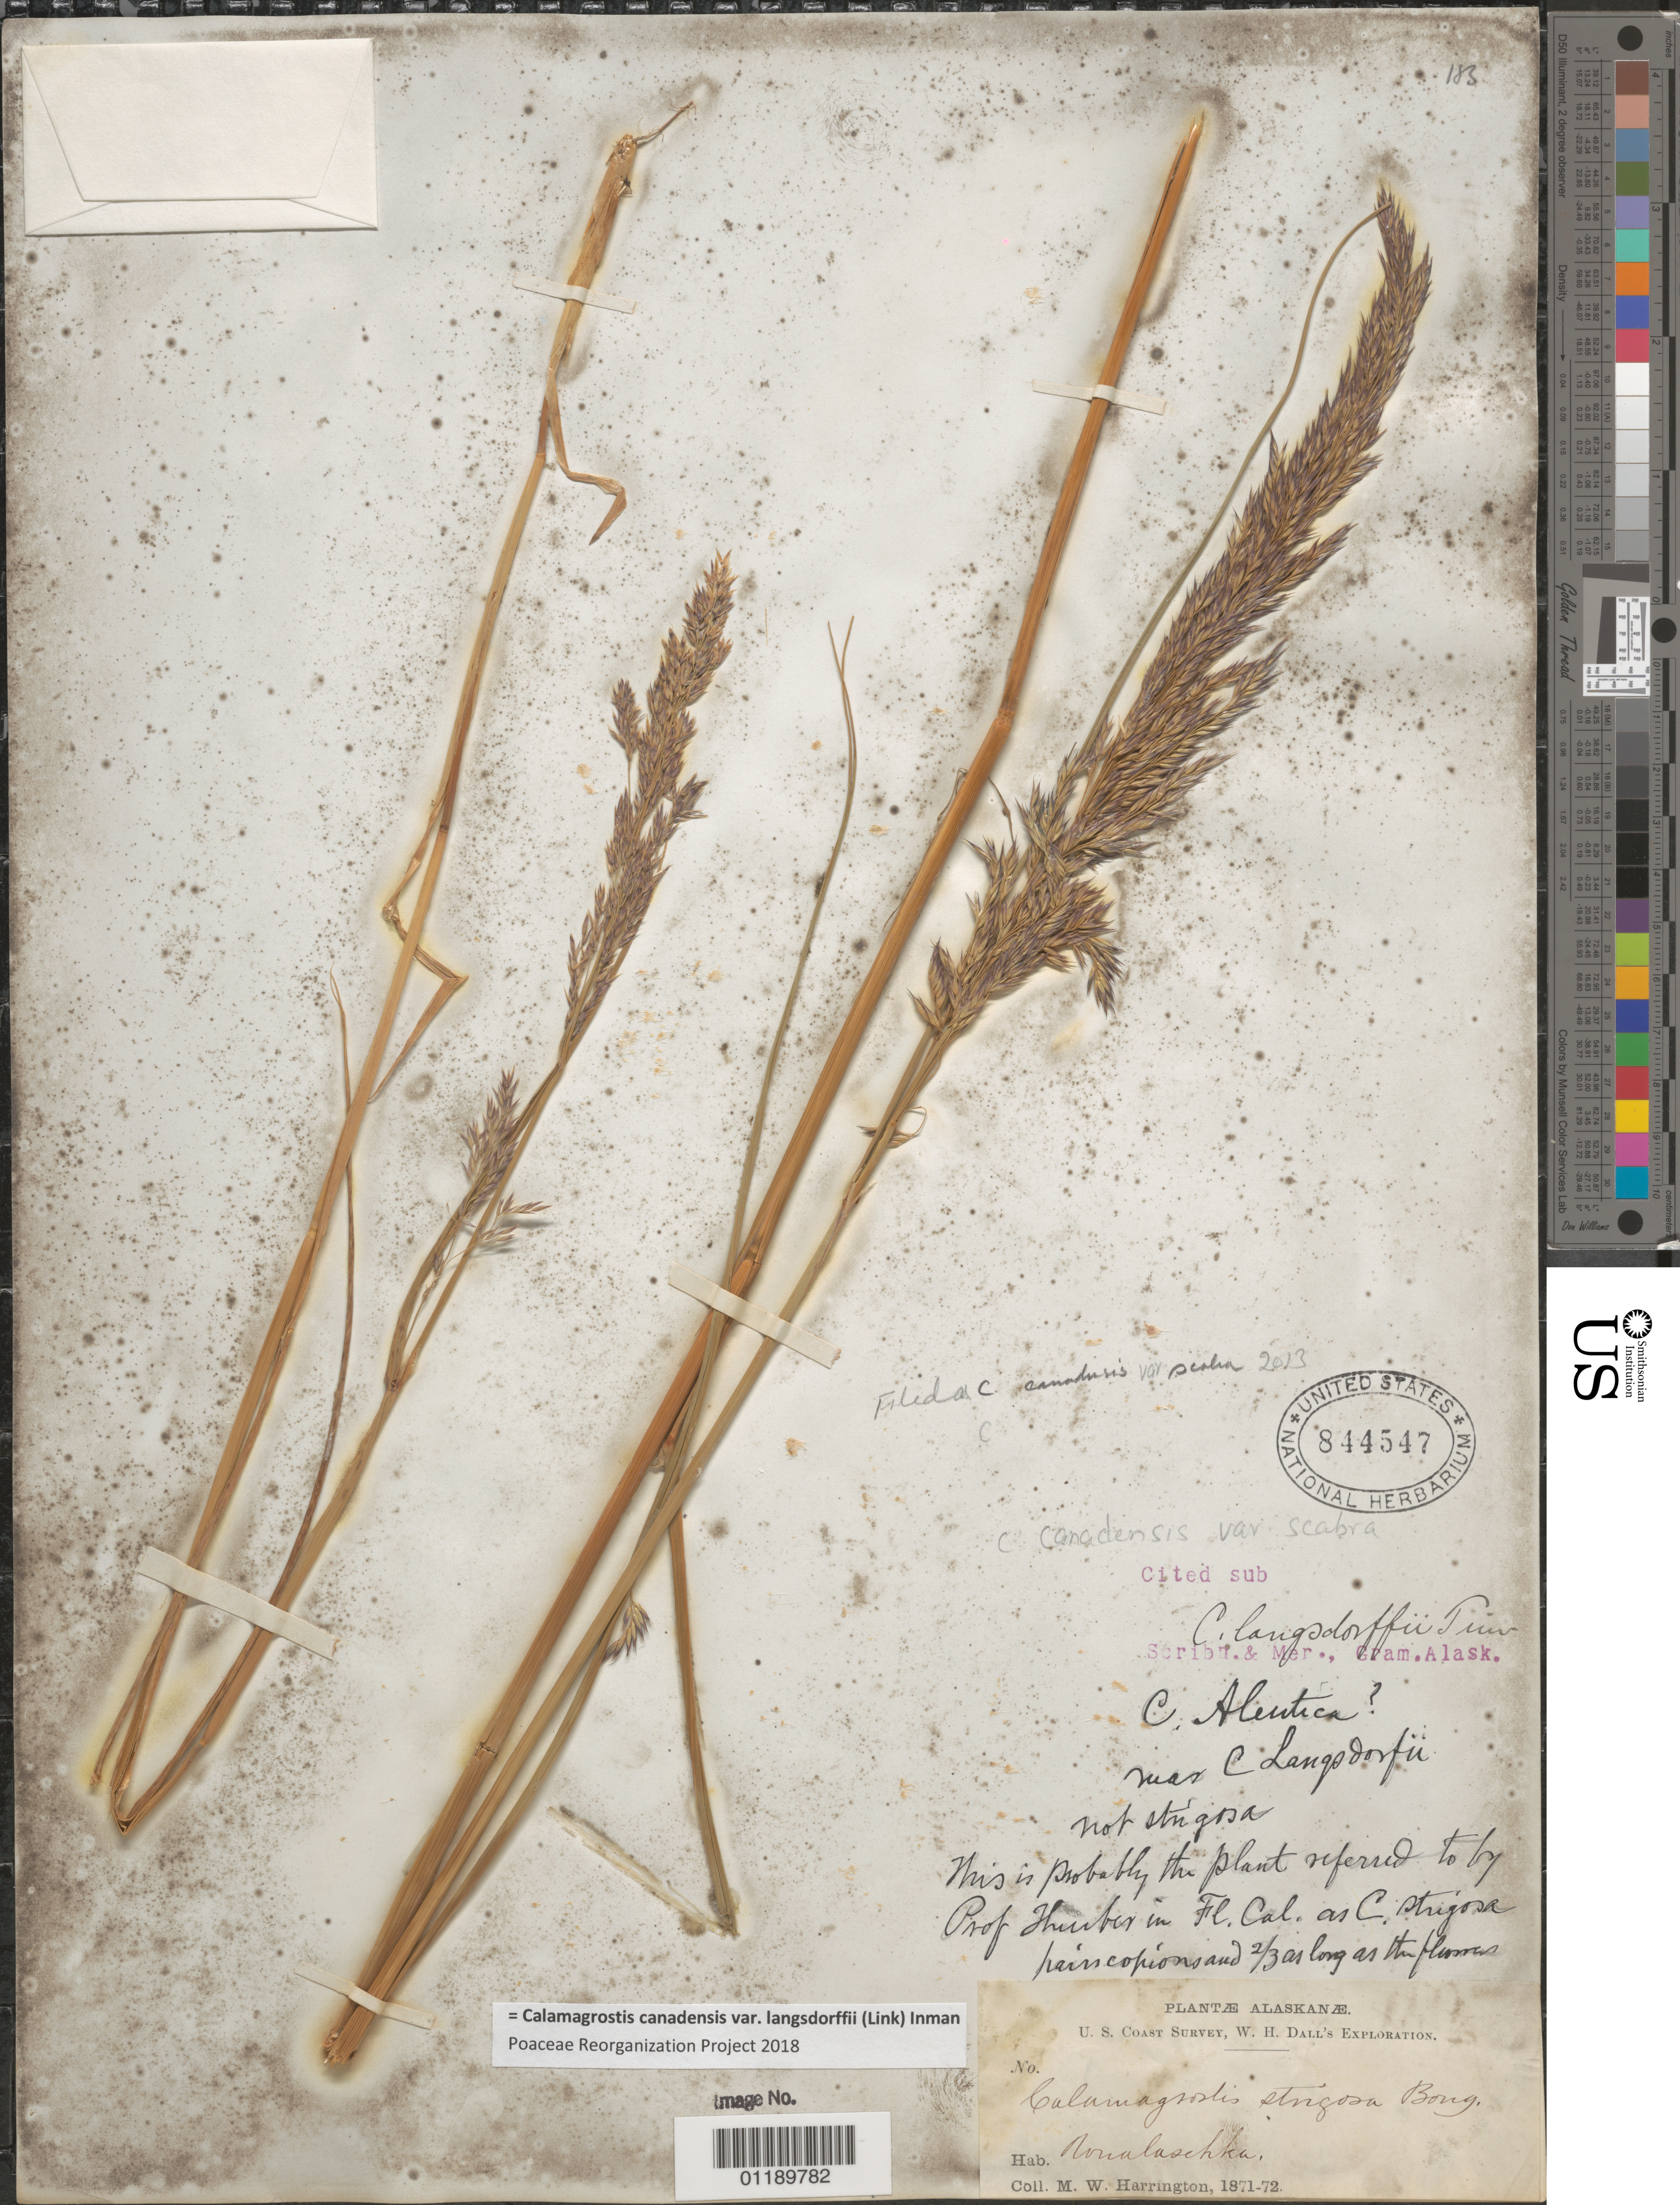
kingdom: Plantae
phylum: Tracheophyta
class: Liliopsida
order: Poales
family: Poaceae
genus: Calamagrostis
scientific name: Calamagrostis canadensis var. langsdorffii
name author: (Link) Inman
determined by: Poaceae Reorganization Project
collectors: M. W. Harrington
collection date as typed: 1871 to -- --- 1872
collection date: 1871/1872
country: United States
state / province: Alaska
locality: Unalaska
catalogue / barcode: US 844547